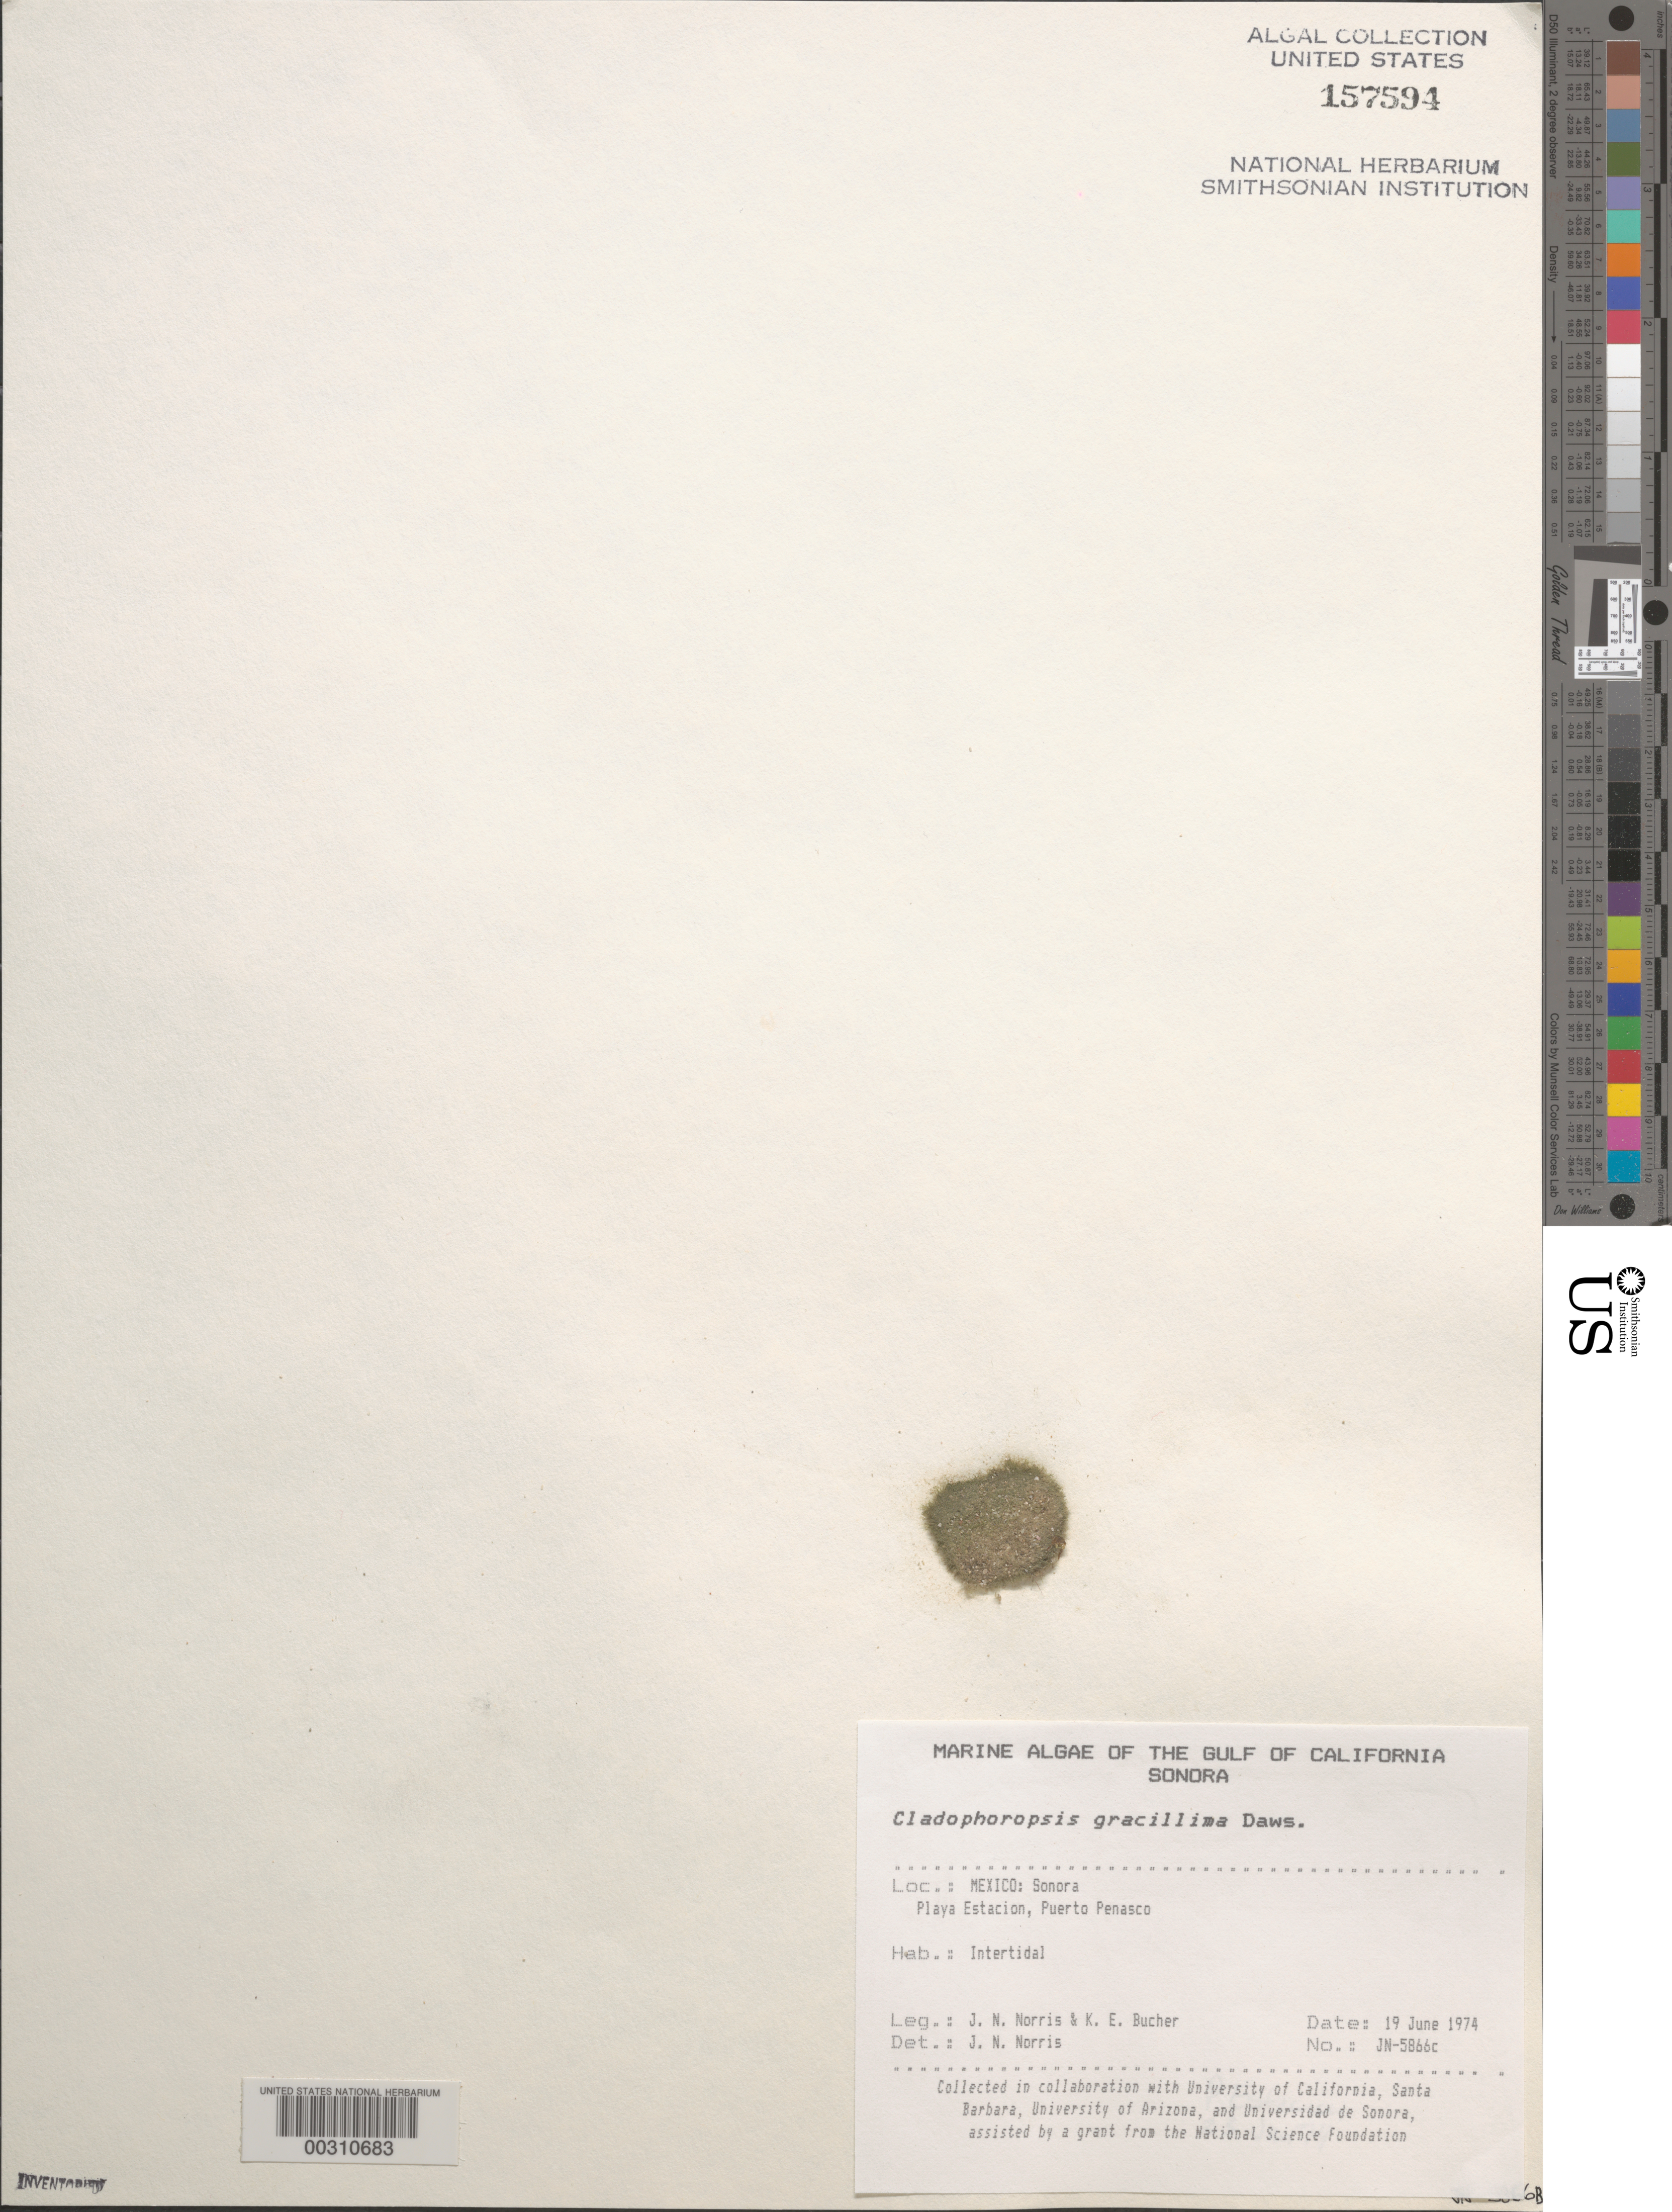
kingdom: Plantae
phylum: Chlorophyta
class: Ulvophyceae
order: Siphonocladales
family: Boodleaceae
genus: Cladophoropsis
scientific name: Cladophoropsis gracillima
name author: E.Y. Dawson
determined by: Norris, James N.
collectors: J. N. Norris & K. E. Bucher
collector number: JN-5866c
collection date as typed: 19 Jun 1974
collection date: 1974-06-19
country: Mexico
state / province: Sonora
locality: Playa Estacion, Puerto Penasco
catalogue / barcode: US 157594